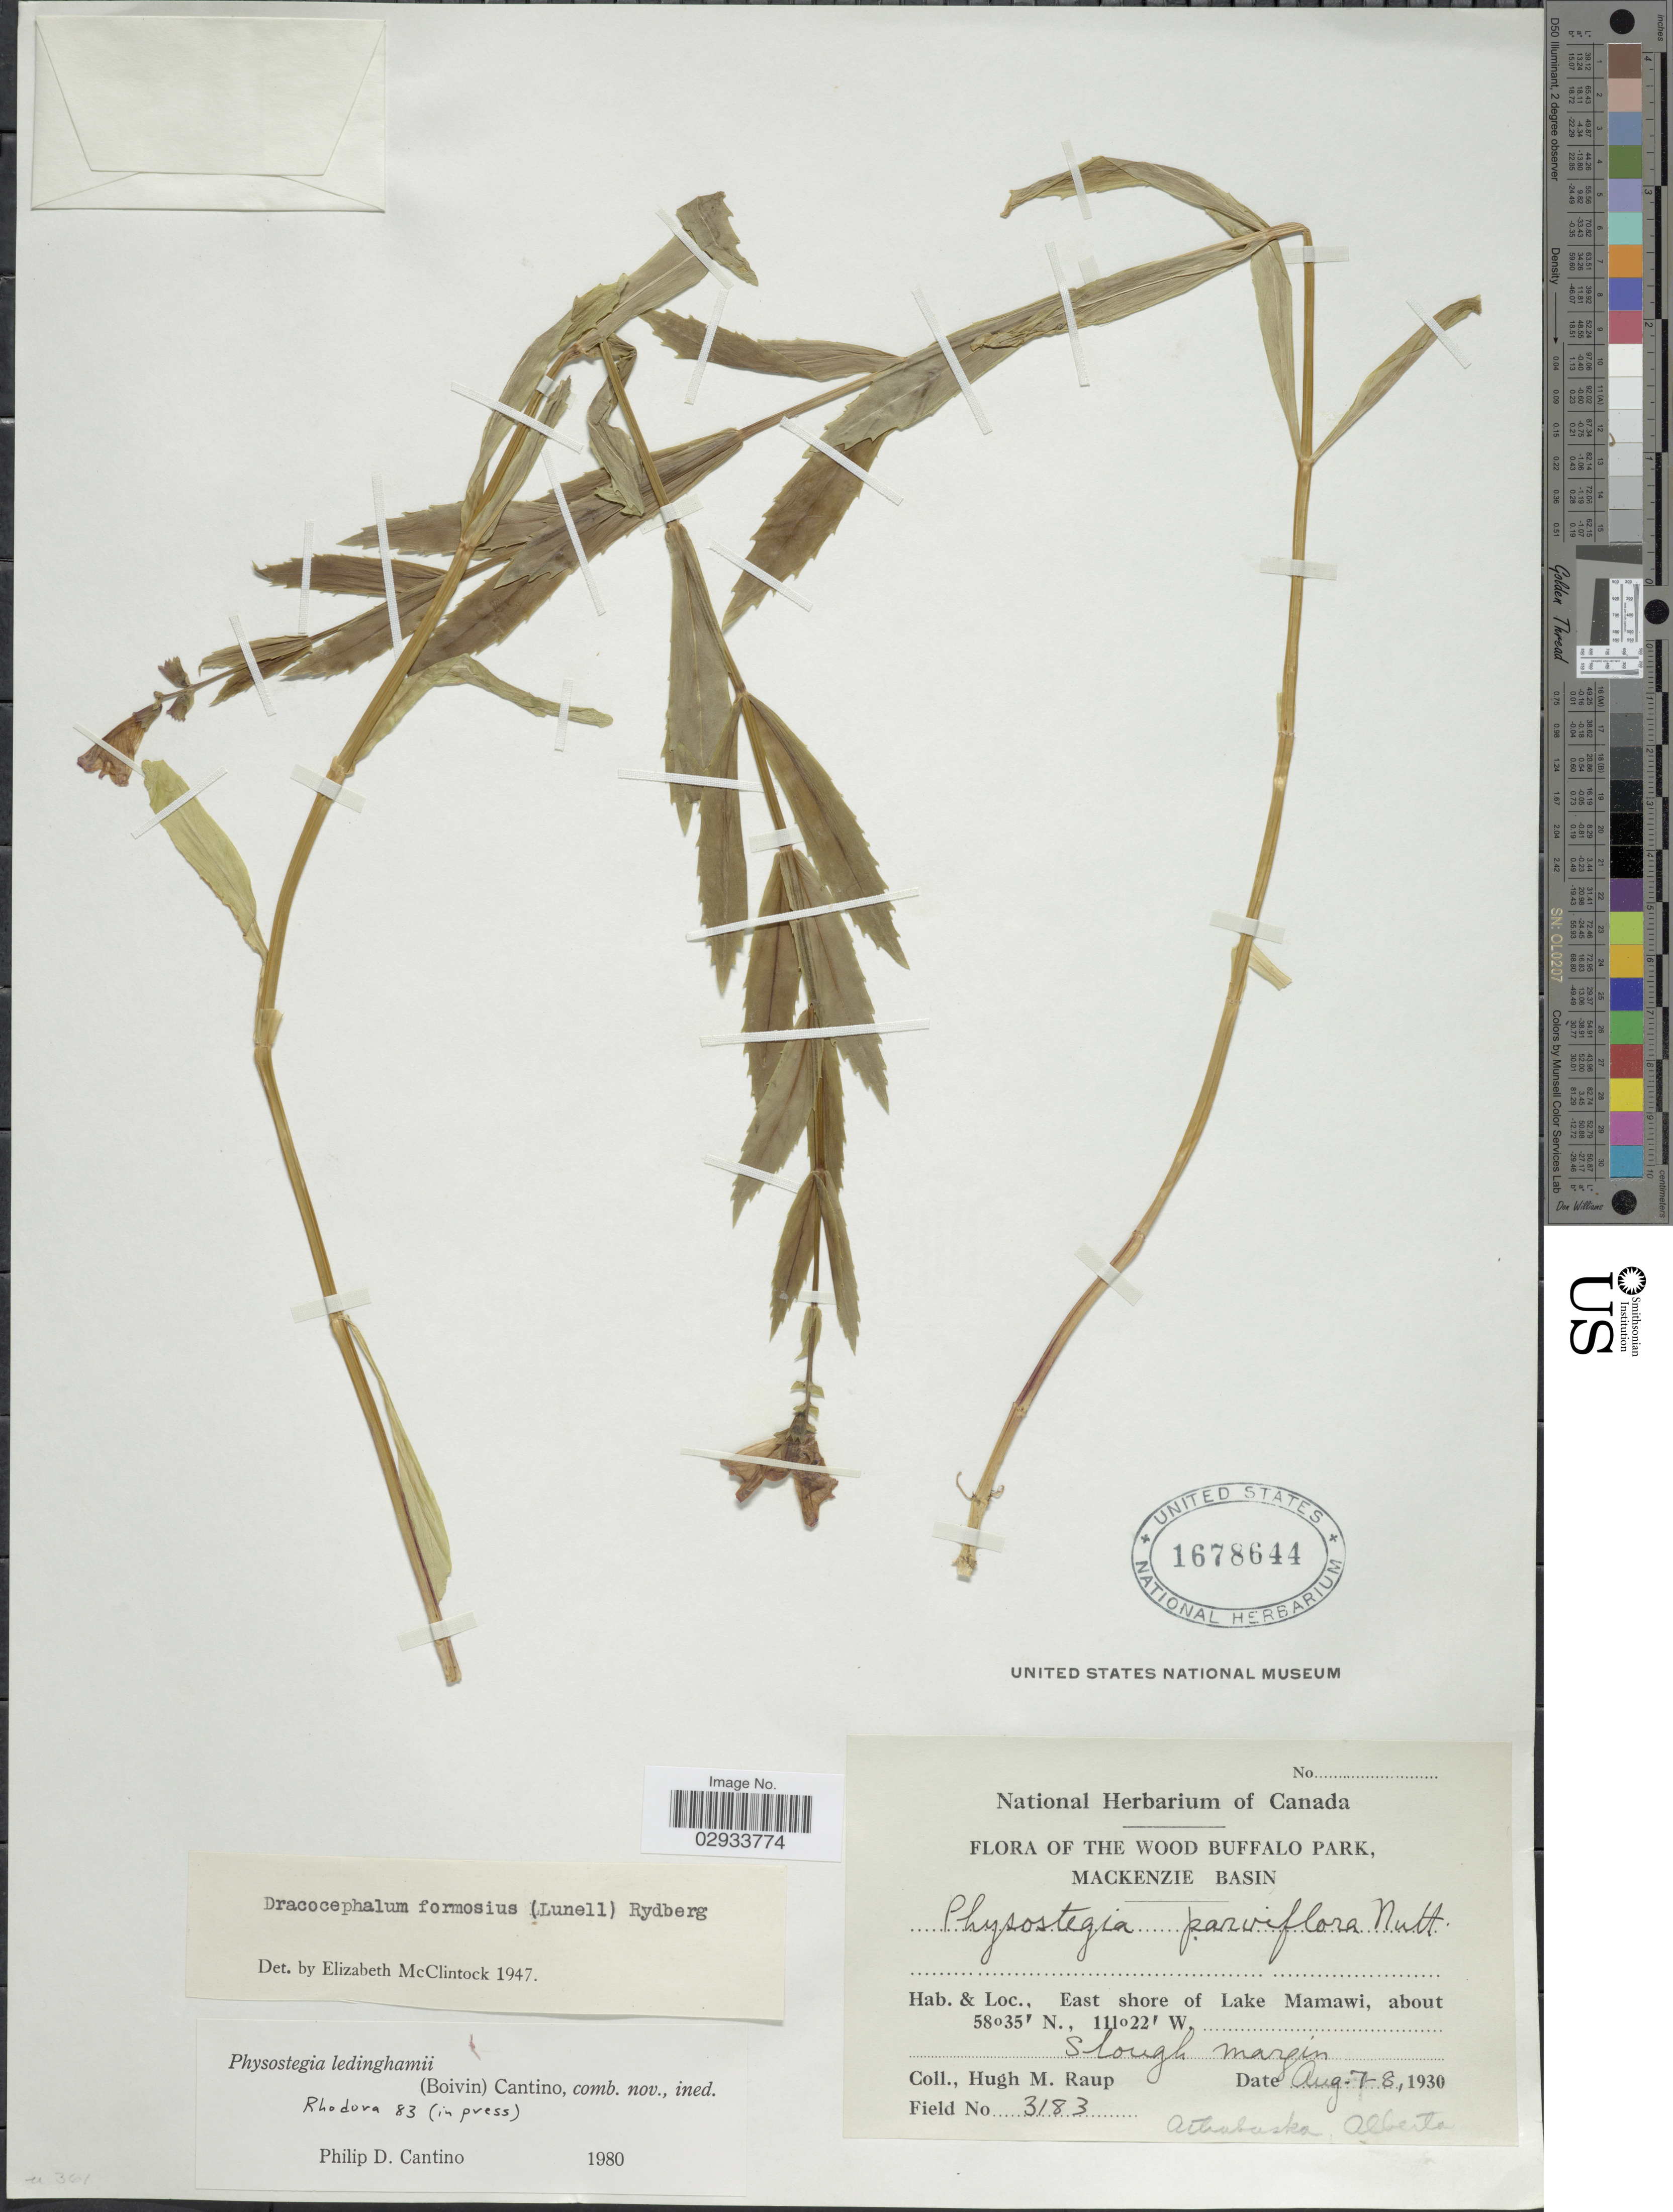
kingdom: Plantae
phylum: Tracheophyta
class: Magnoliopsida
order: Lamiales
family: Lamiaceae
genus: Physostegia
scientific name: Physostegia ledinghamii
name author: (B. Boivin) P.D. Cantino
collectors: H. Raup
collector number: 3183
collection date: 1930-08-07/1930-08-08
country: Canada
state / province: Alberta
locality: The Wood Buffalo Park, Mackenzie Basin, East shore of Lake Mamawi. Athabaska Alberta.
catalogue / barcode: US 1678644